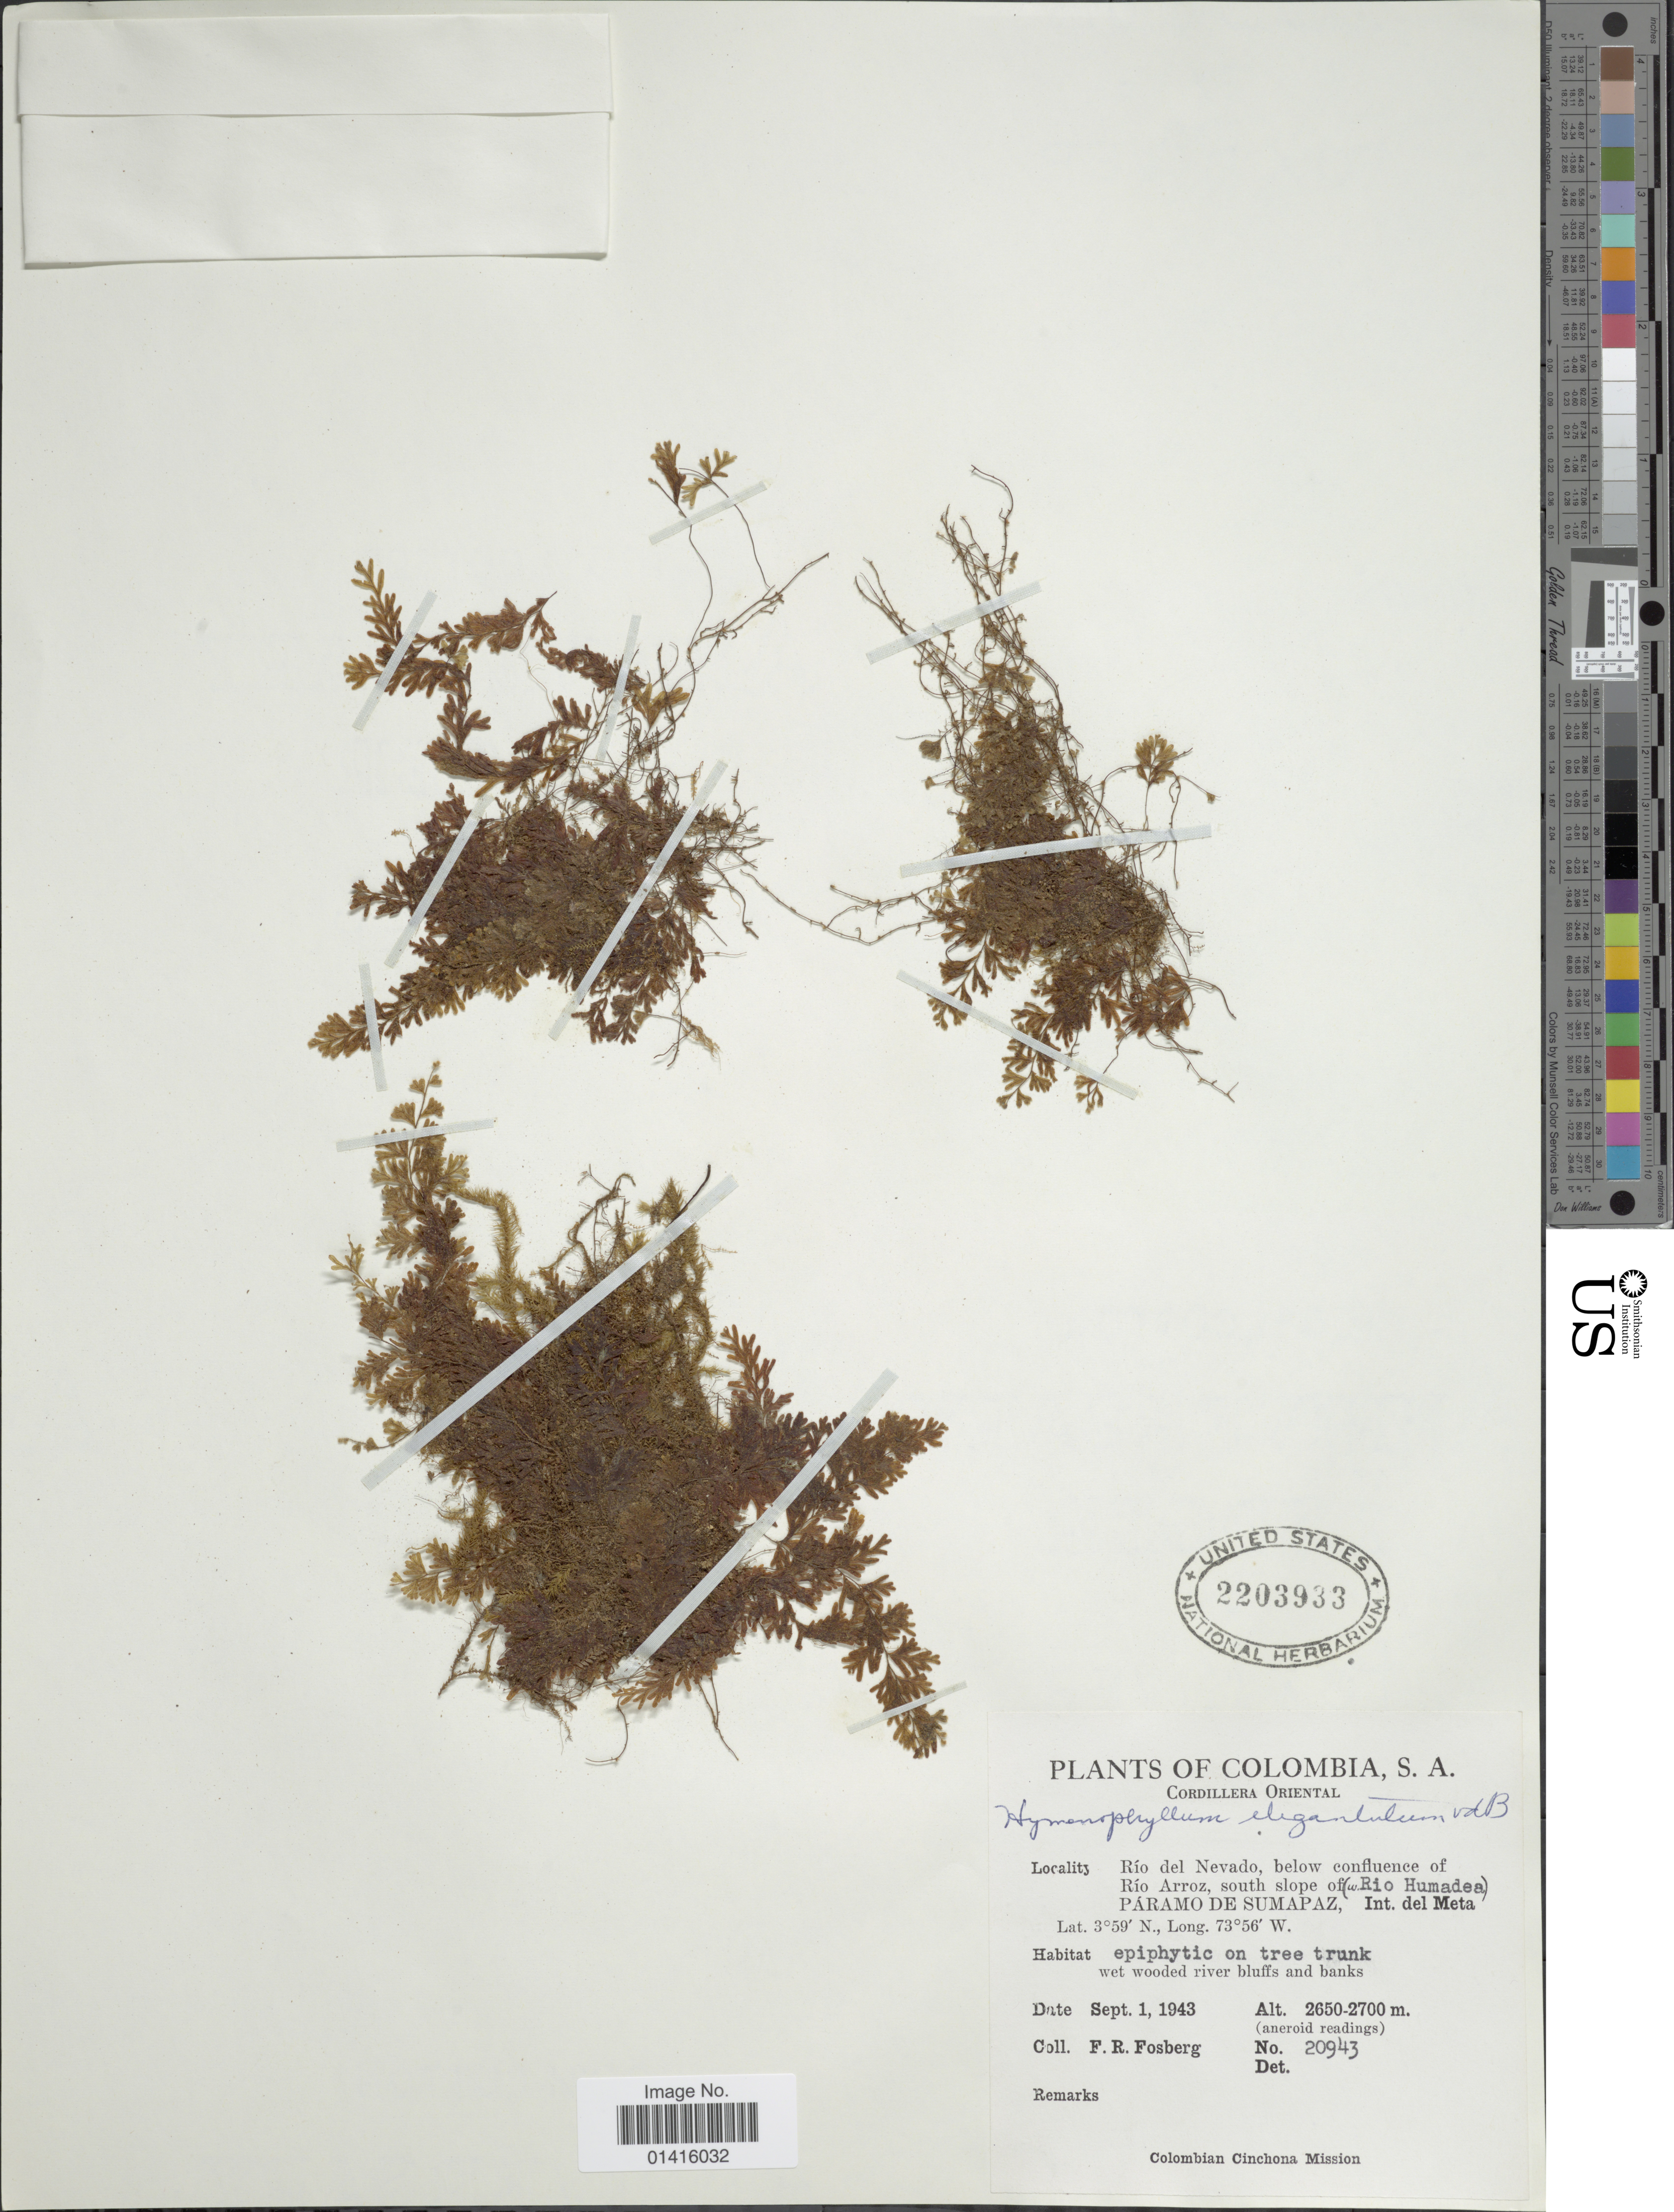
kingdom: Plantae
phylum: Tracheophyta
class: Polypodiopsida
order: Hymenophyllales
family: Hymenophyllaceae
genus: Hymenophyllum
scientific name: Hymenophyllum elegantulum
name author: Bosch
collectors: F. R. Fosberg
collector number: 20943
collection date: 1943-09-01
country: Colombia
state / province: Meta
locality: Colombia S.A., Rio del Nevado, below confluence of Rio Arroz, south slope of (Rio Humadea) Páramo de Sumapaz, Int. del Meta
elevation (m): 2650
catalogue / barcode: US 2203933